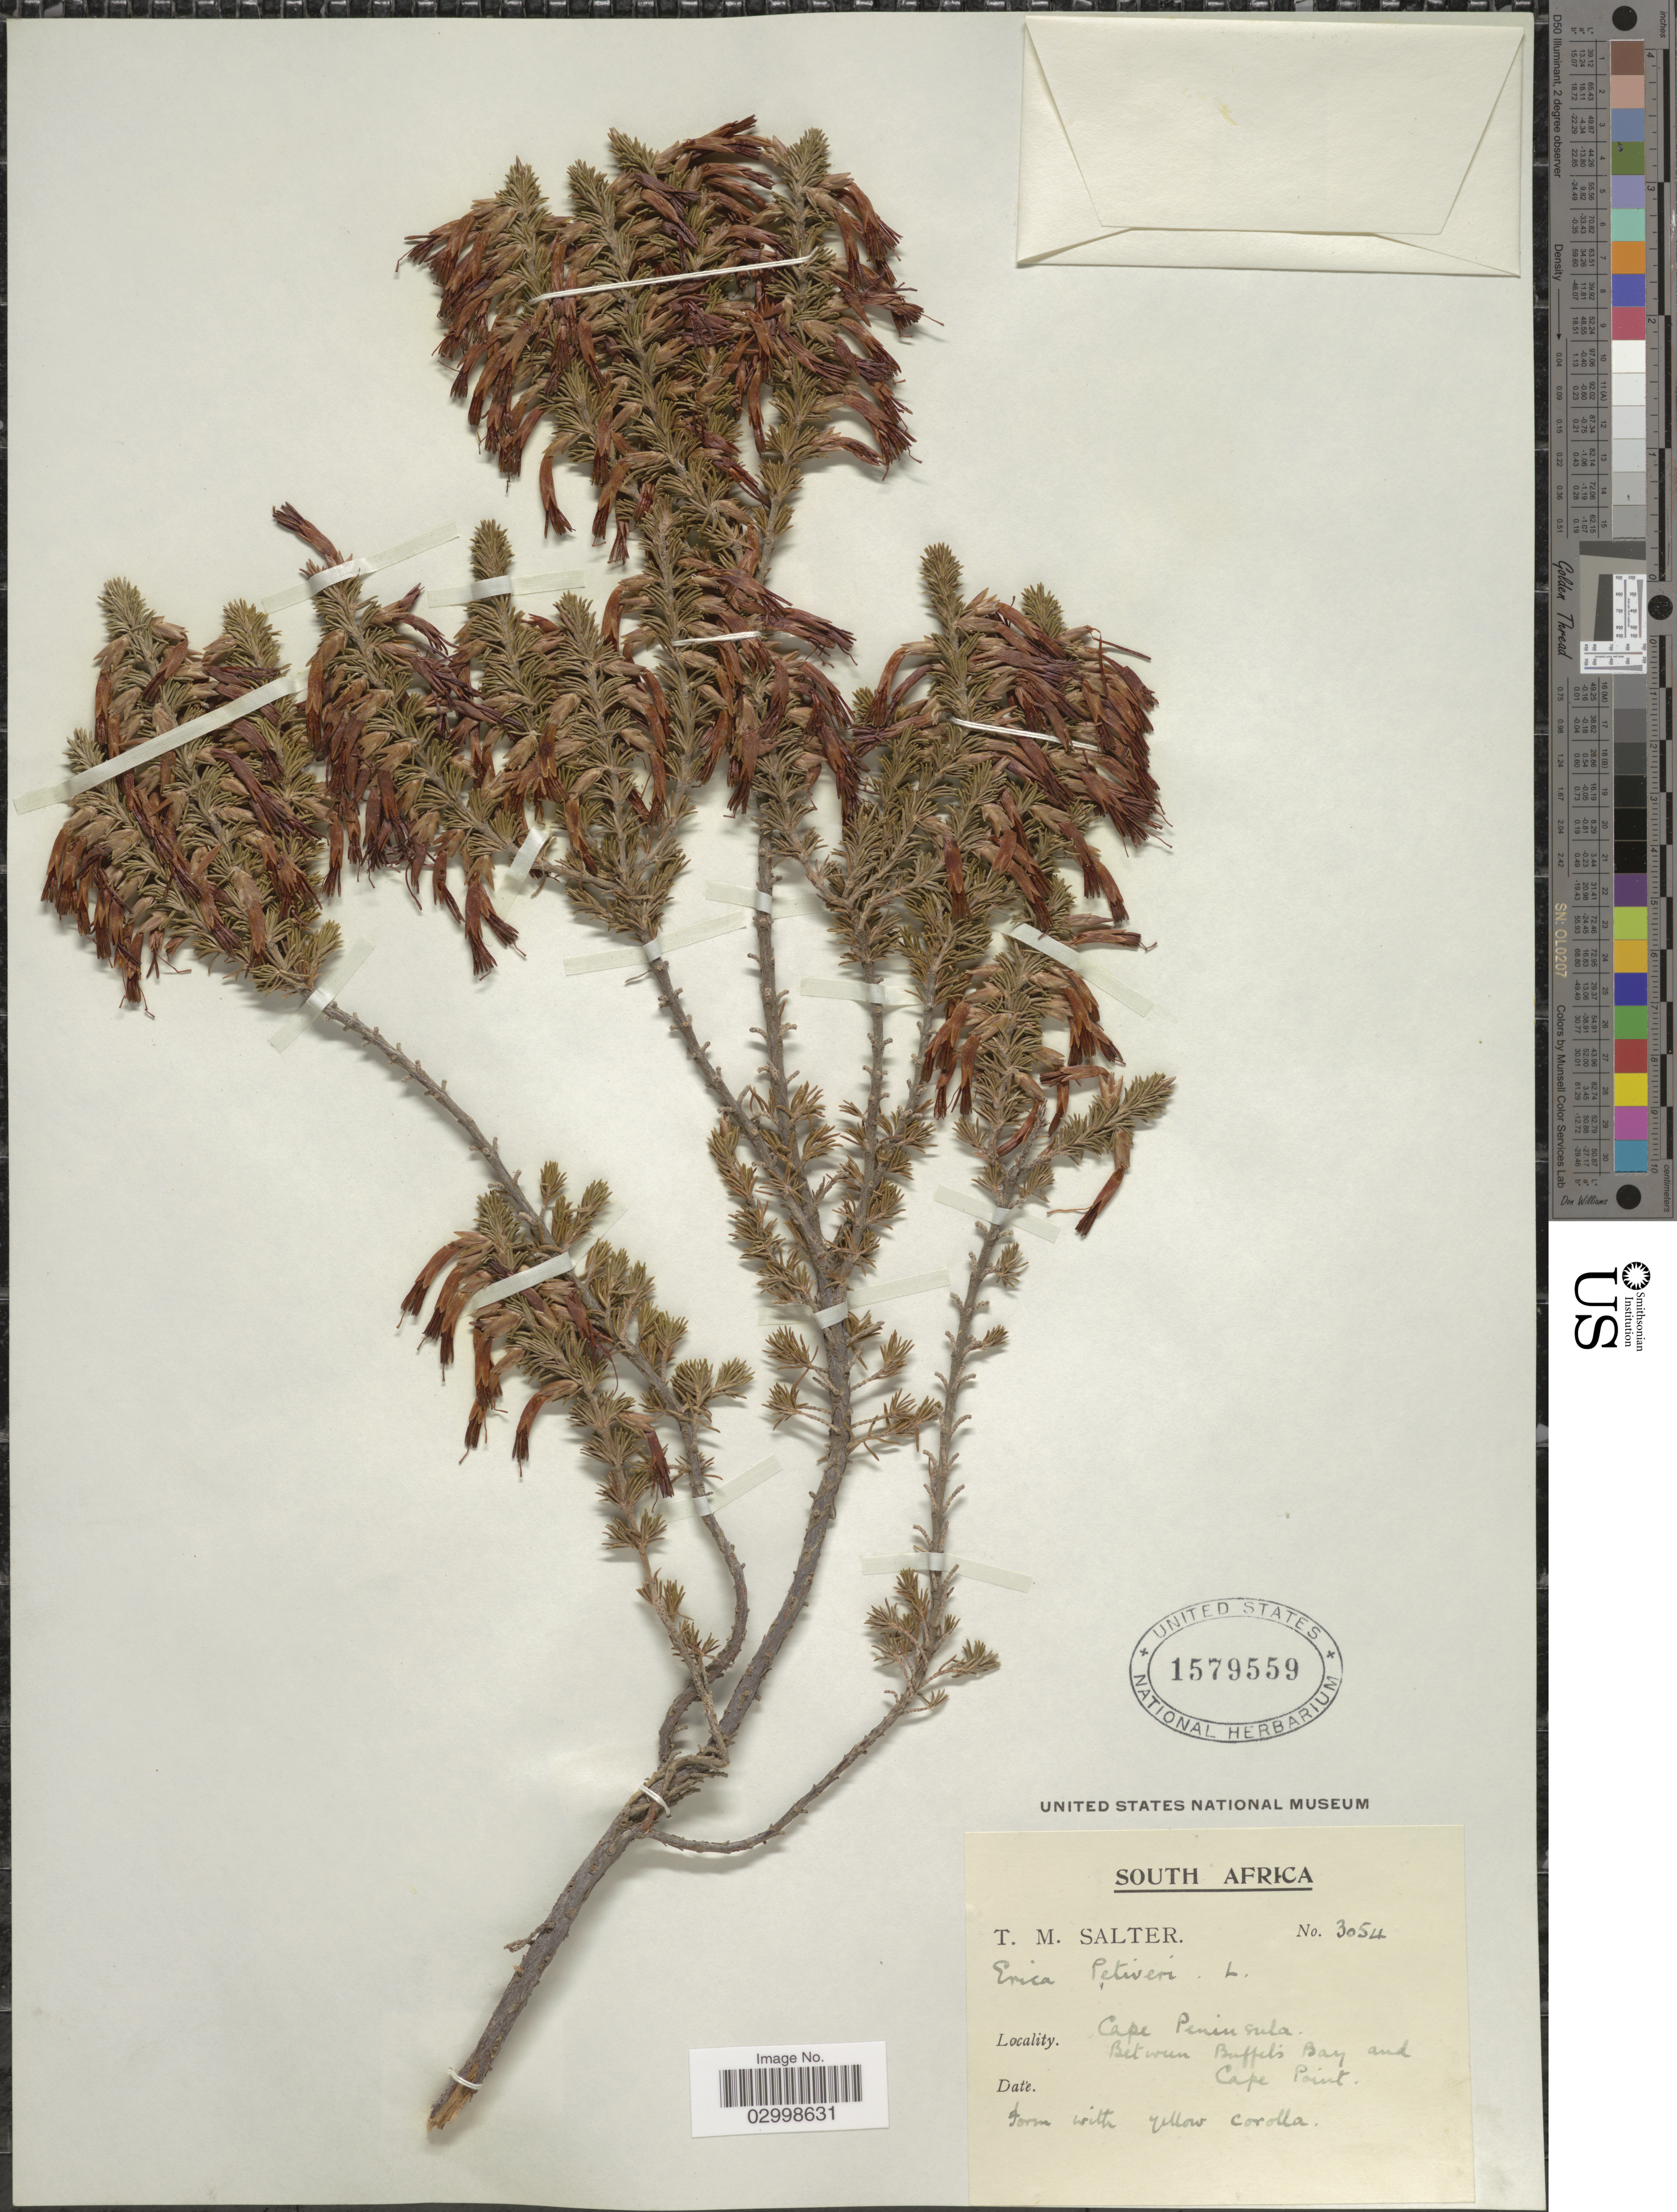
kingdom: Plantae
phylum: Tracheophyta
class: Magnoliopsida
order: Ericales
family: Ericaceae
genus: Erica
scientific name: Erica petiverii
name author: Willd.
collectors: T. Salter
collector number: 3054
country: South Africa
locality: Cape Peninsula. Between Buffel's Bay and Cape Point.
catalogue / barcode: US 1579559